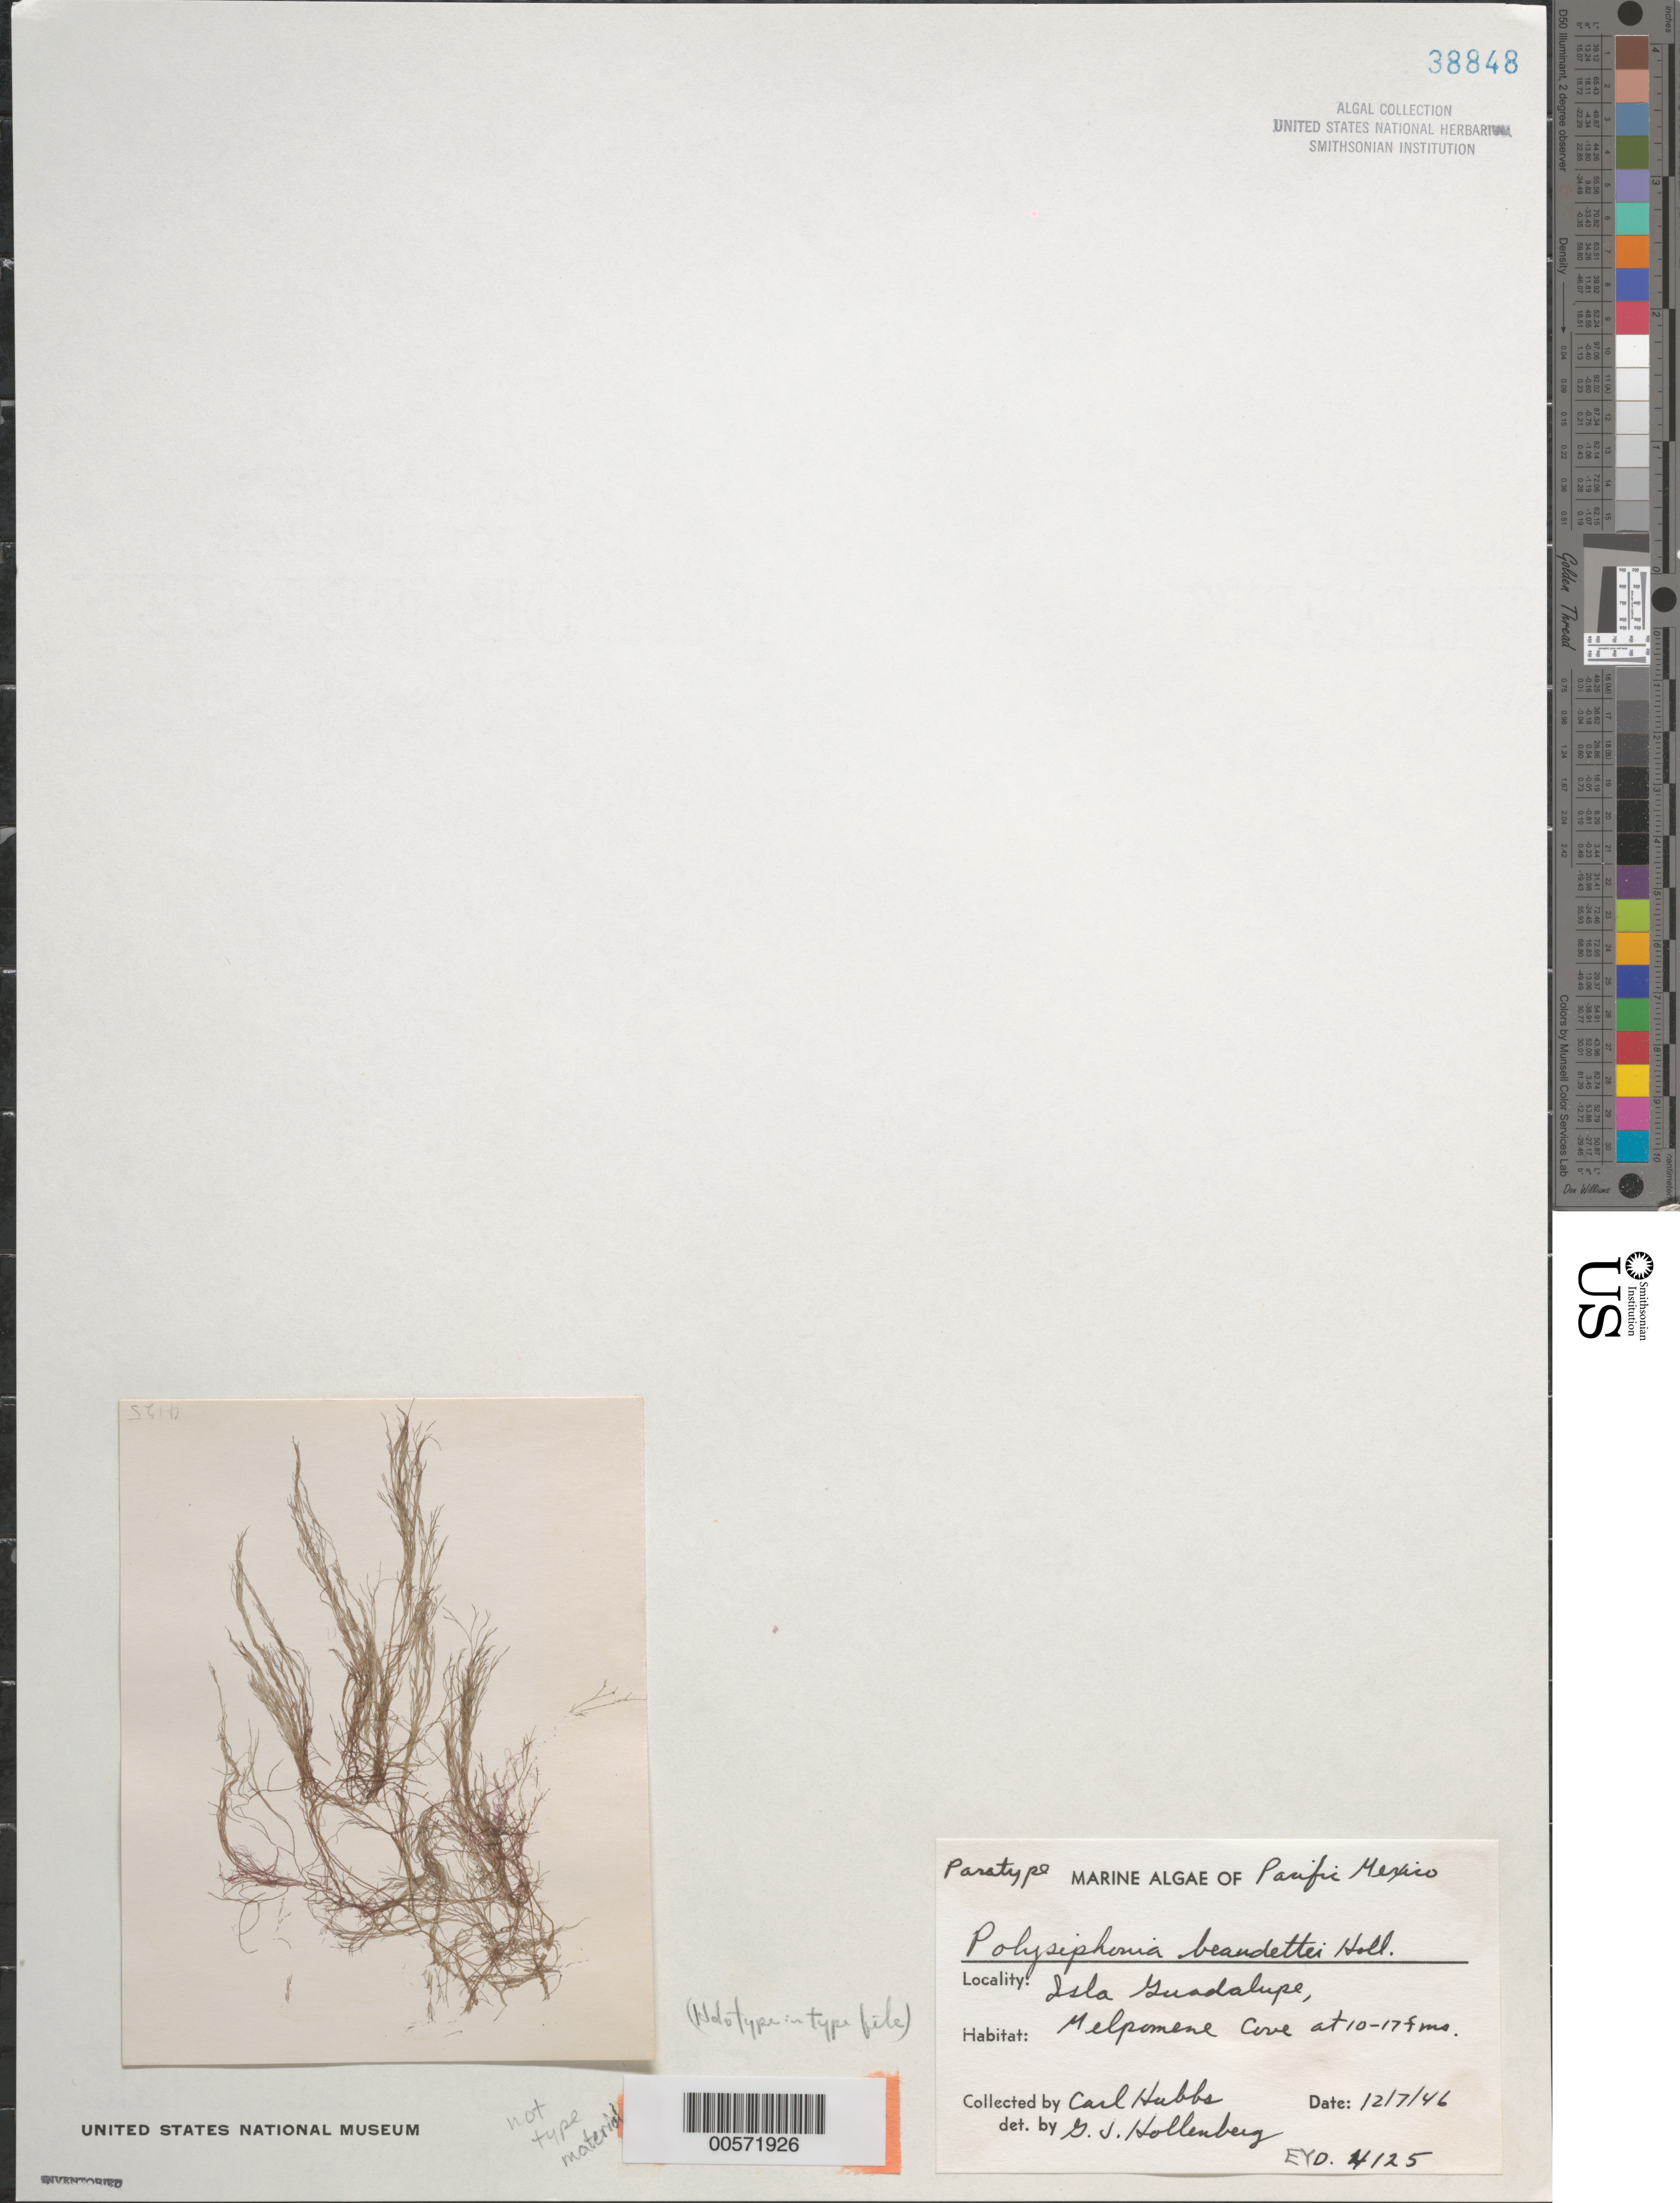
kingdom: Plantae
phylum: Rhodophyta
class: Florideophyceae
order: Ceramiales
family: Rhodomelaceae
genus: Polysiphonia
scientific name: Polysiphonia beaudettei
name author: Hollenb.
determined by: Hollenberg, George J.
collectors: C. Hubbs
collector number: EYD 4125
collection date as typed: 07 Dec 1946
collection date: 1946-12-07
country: Mexico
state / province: Baja California Norte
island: Isla Guadalupe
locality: Melpomene Cove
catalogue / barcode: US 38848